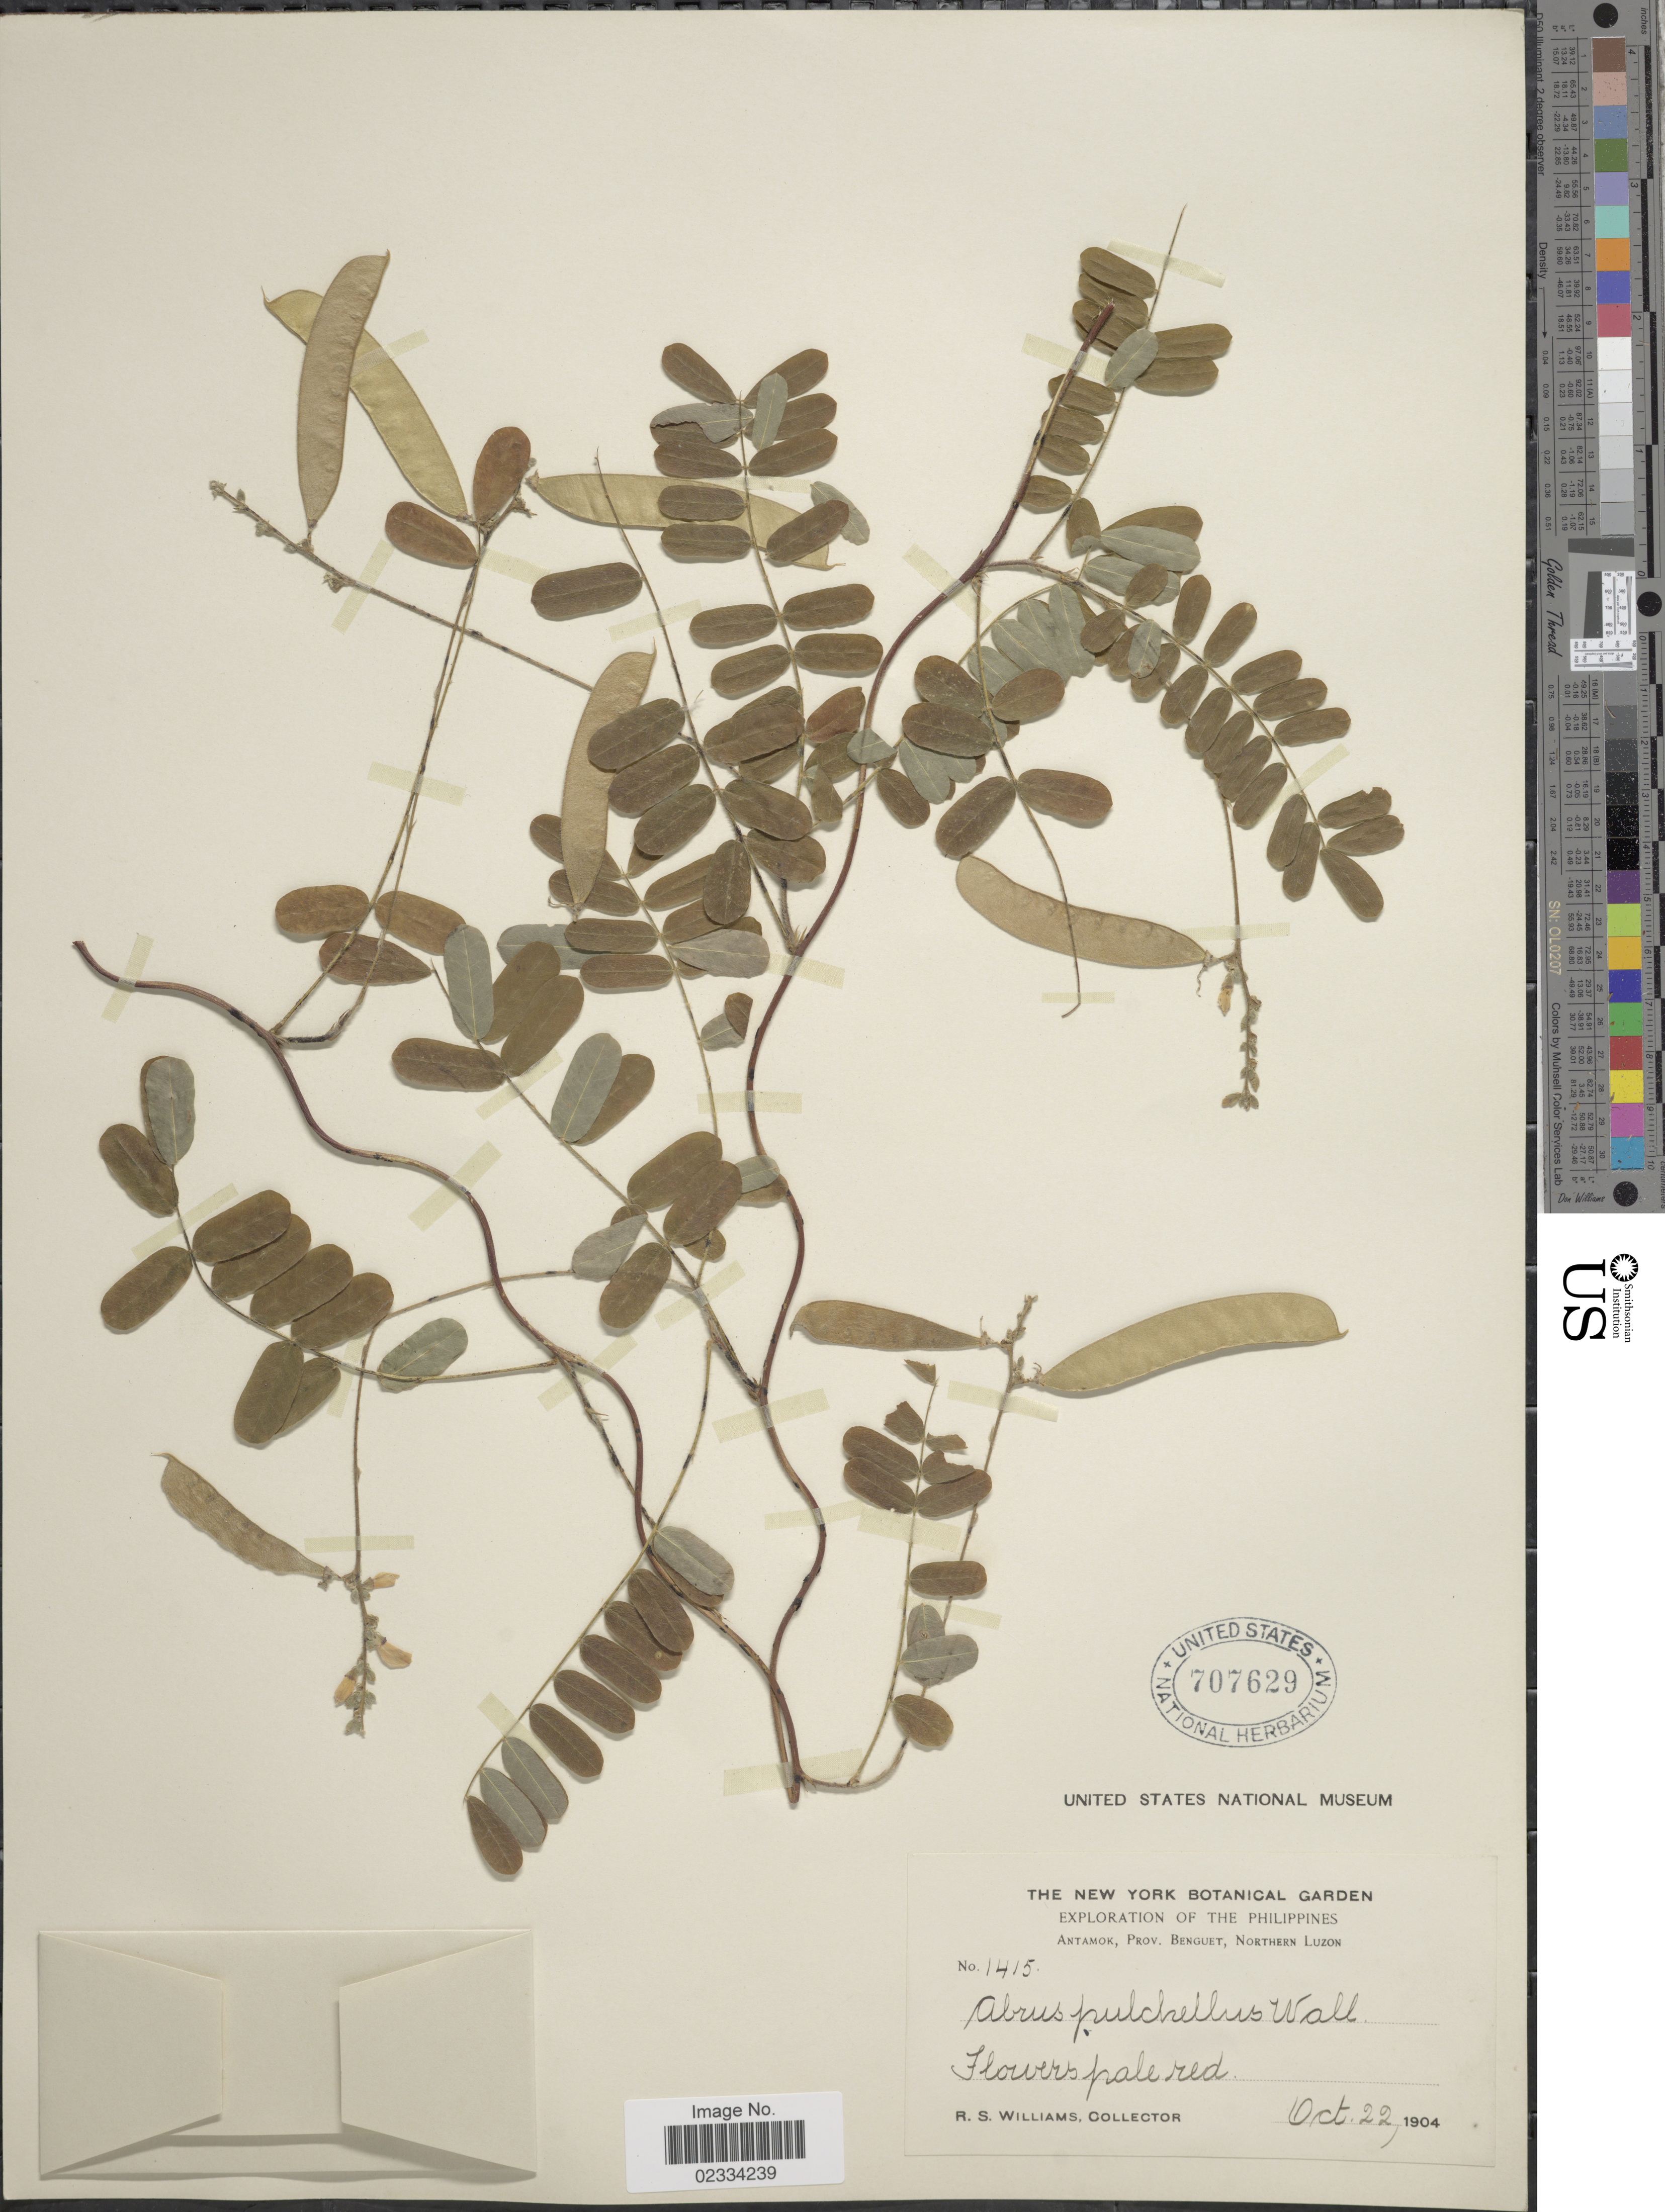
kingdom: Plantae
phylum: Tracheophyta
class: Magnoliopsida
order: Fabales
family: Fabaceae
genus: Abrus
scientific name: Abrus fruticulosus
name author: Wall. ex Wight & Arn.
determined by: Strong, Mark T., (BOT), Smithsonian Institution - National Museum of Natural History (UNITED STATES)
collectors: R. S. Williams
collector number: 1415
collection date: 1904-10-22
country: Philippines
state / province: Cordillera (Administrative Region)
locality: Antamok, Prov. Benguet, Northern Luzon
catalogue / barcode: US 707629